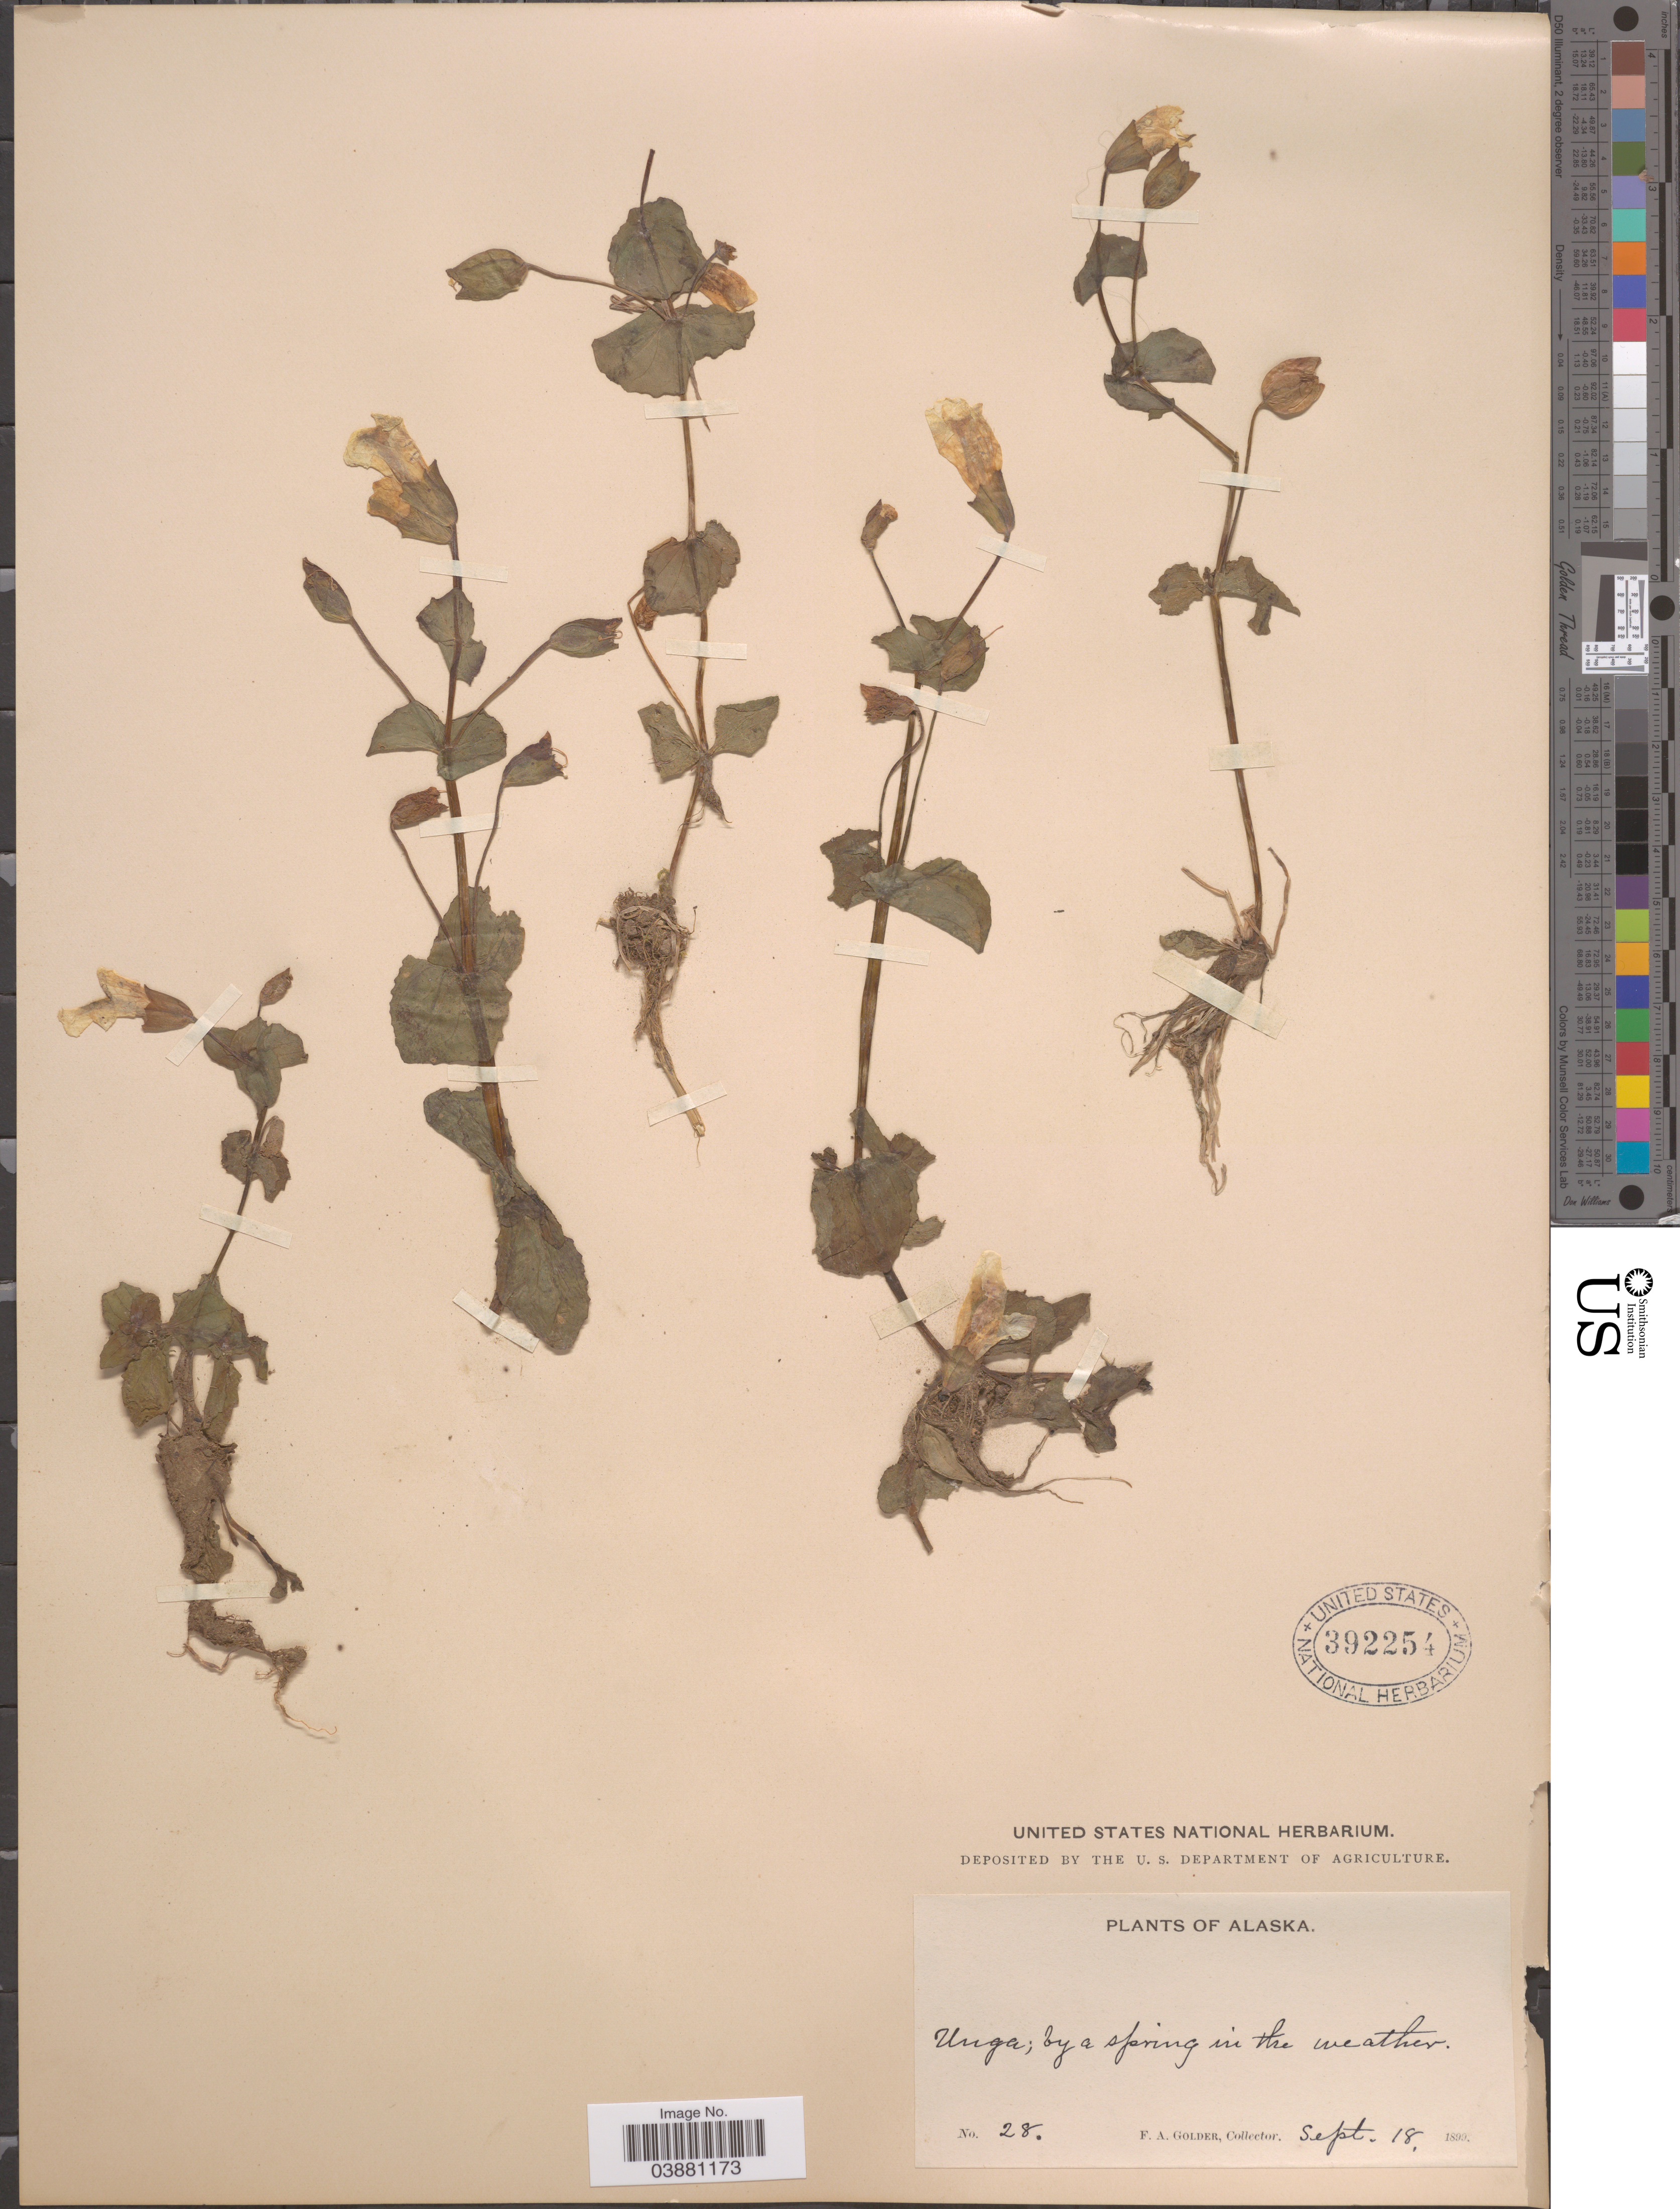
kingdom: Plantae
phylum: Tracheophyta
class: Magnoliopsida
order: Lamiales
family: Phrymaceae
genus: Mimulus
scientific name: Mimulus guttatus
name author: DC.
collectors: F. Golder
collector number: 28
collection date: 1899-09-18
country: United States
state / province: Alaska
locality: Unga; by a spring in the weather.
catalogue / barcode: US 392254